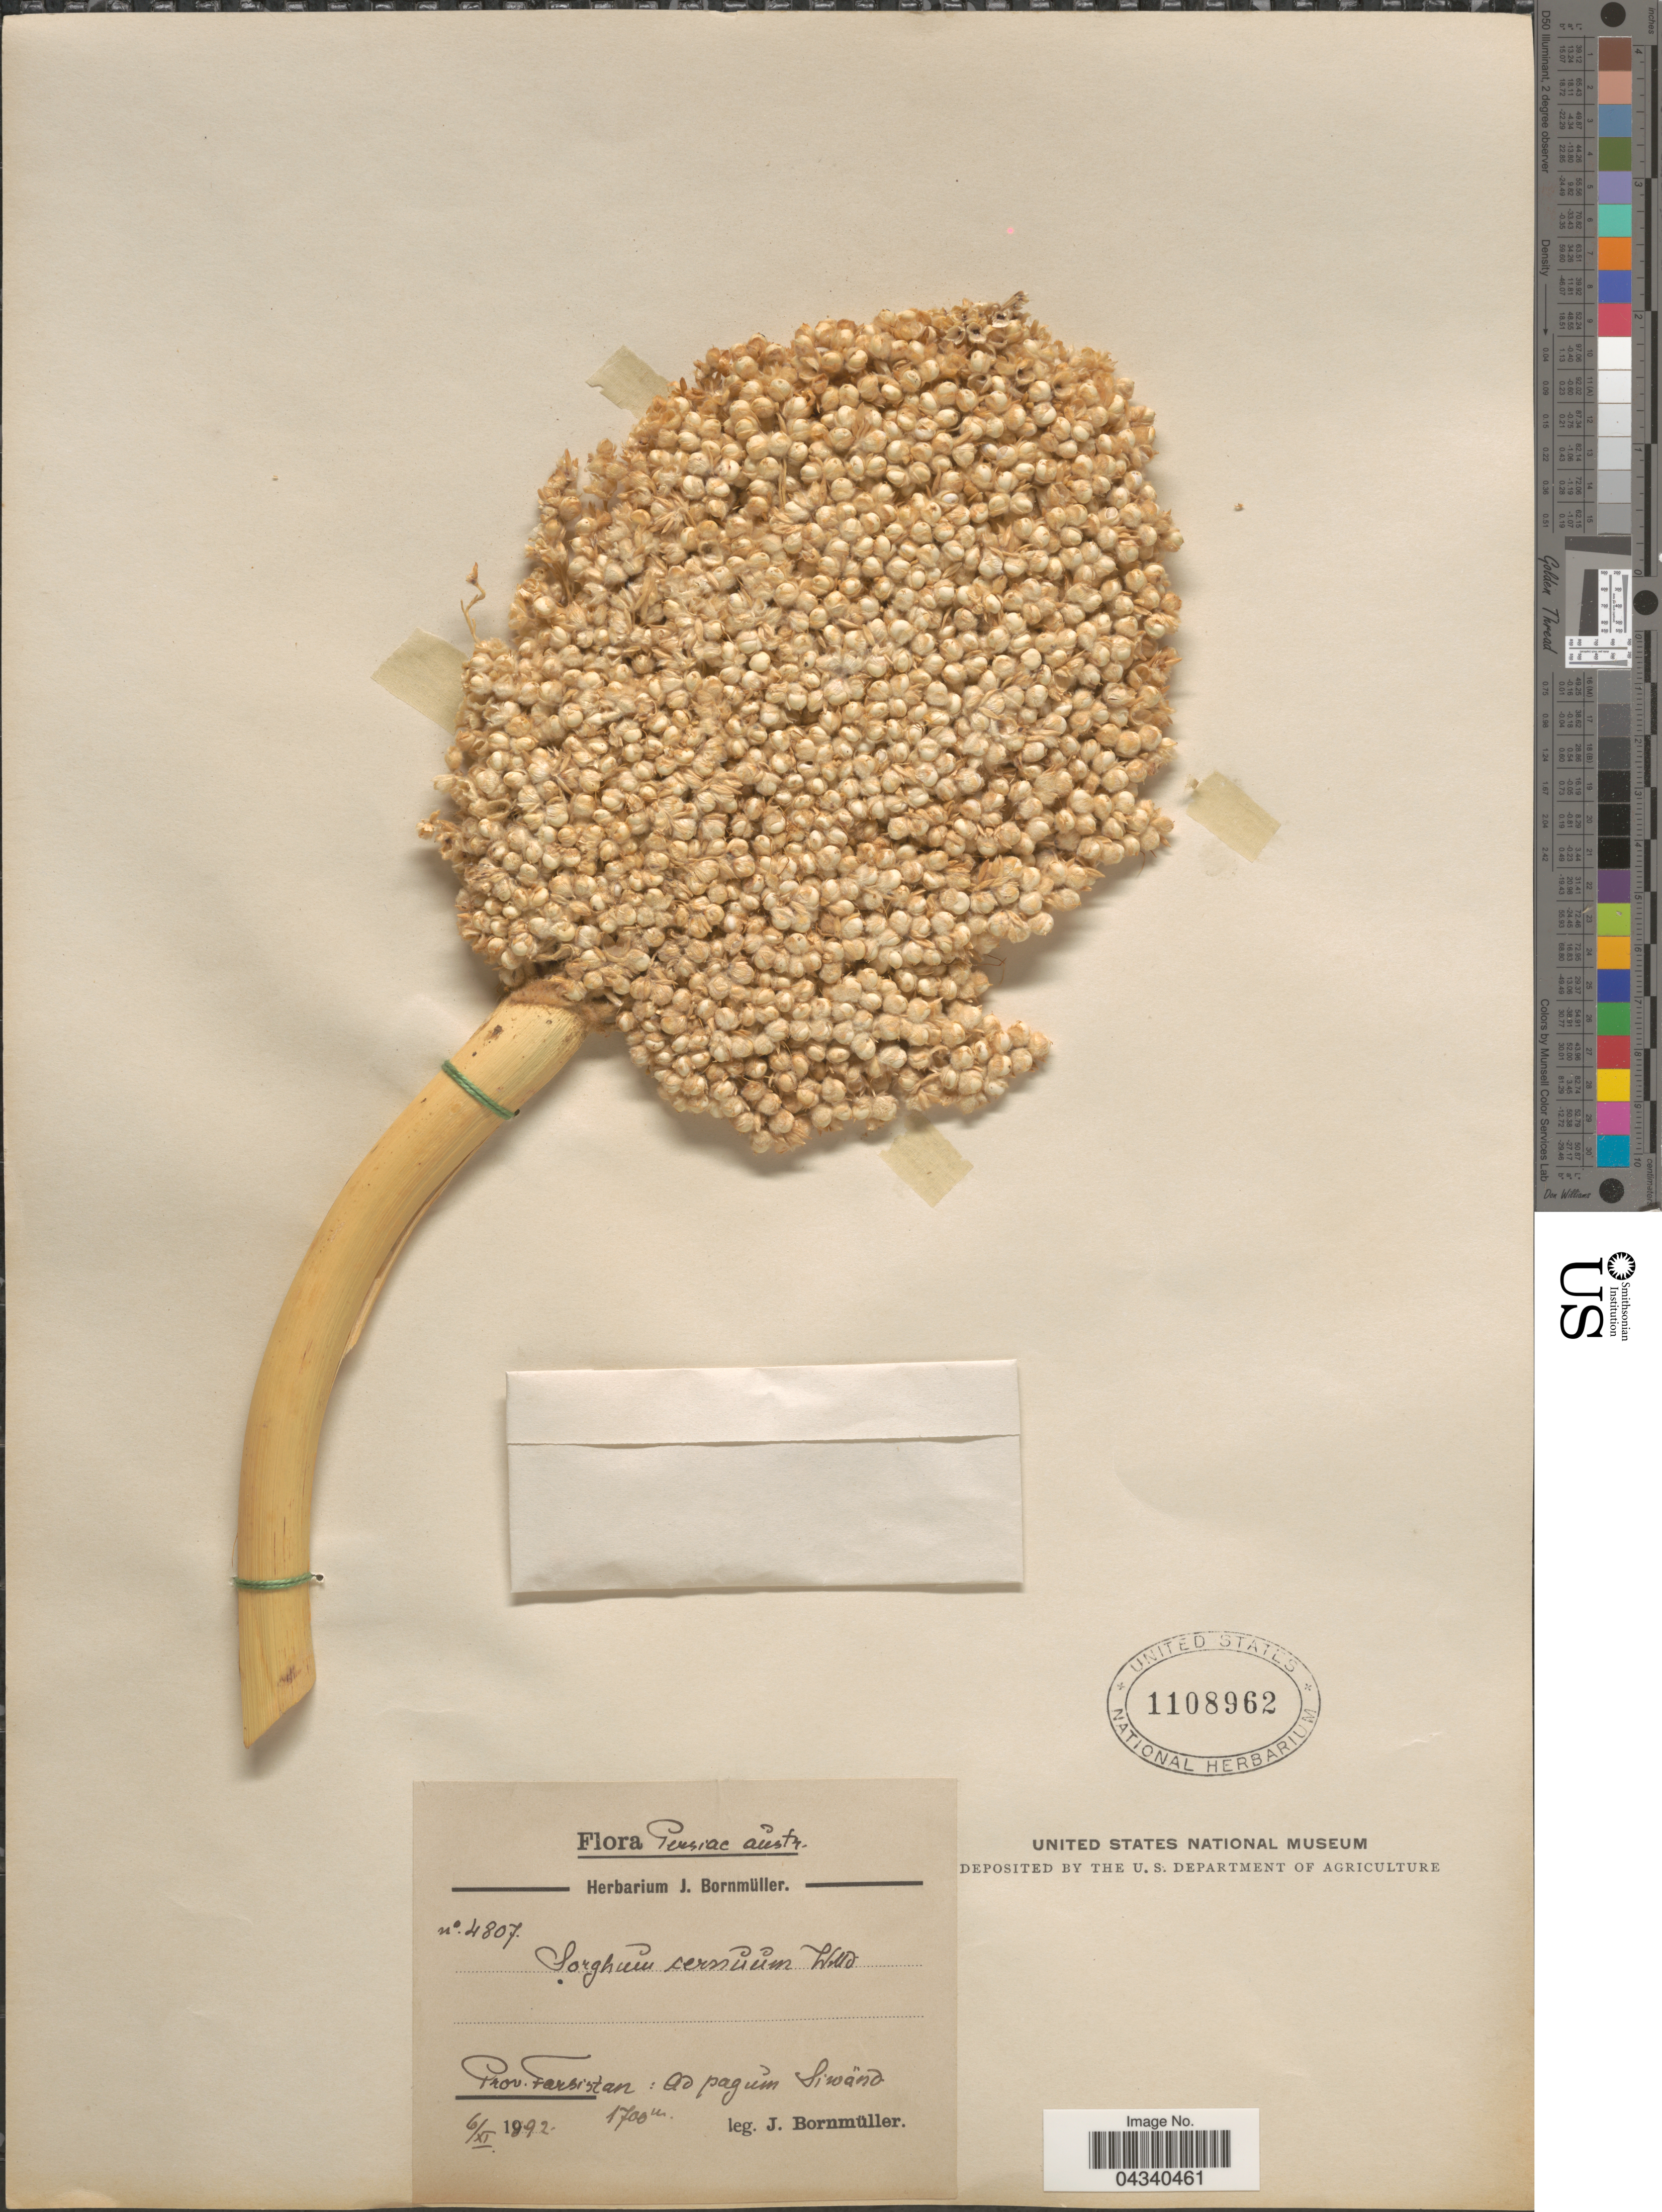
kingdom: Plantae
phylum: Tracheophyta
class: Liliopsida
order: Poales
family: Poaceae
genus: Sorghum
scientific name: Sorghum bicolor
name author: (L.) Moench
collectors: J. Bornmüller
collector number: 4807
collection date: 1992-11-06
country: Iran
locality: Persiae austr. Prov. Farsistan: ad pagum Siwand.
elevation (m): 1700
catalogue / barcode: US 1108962